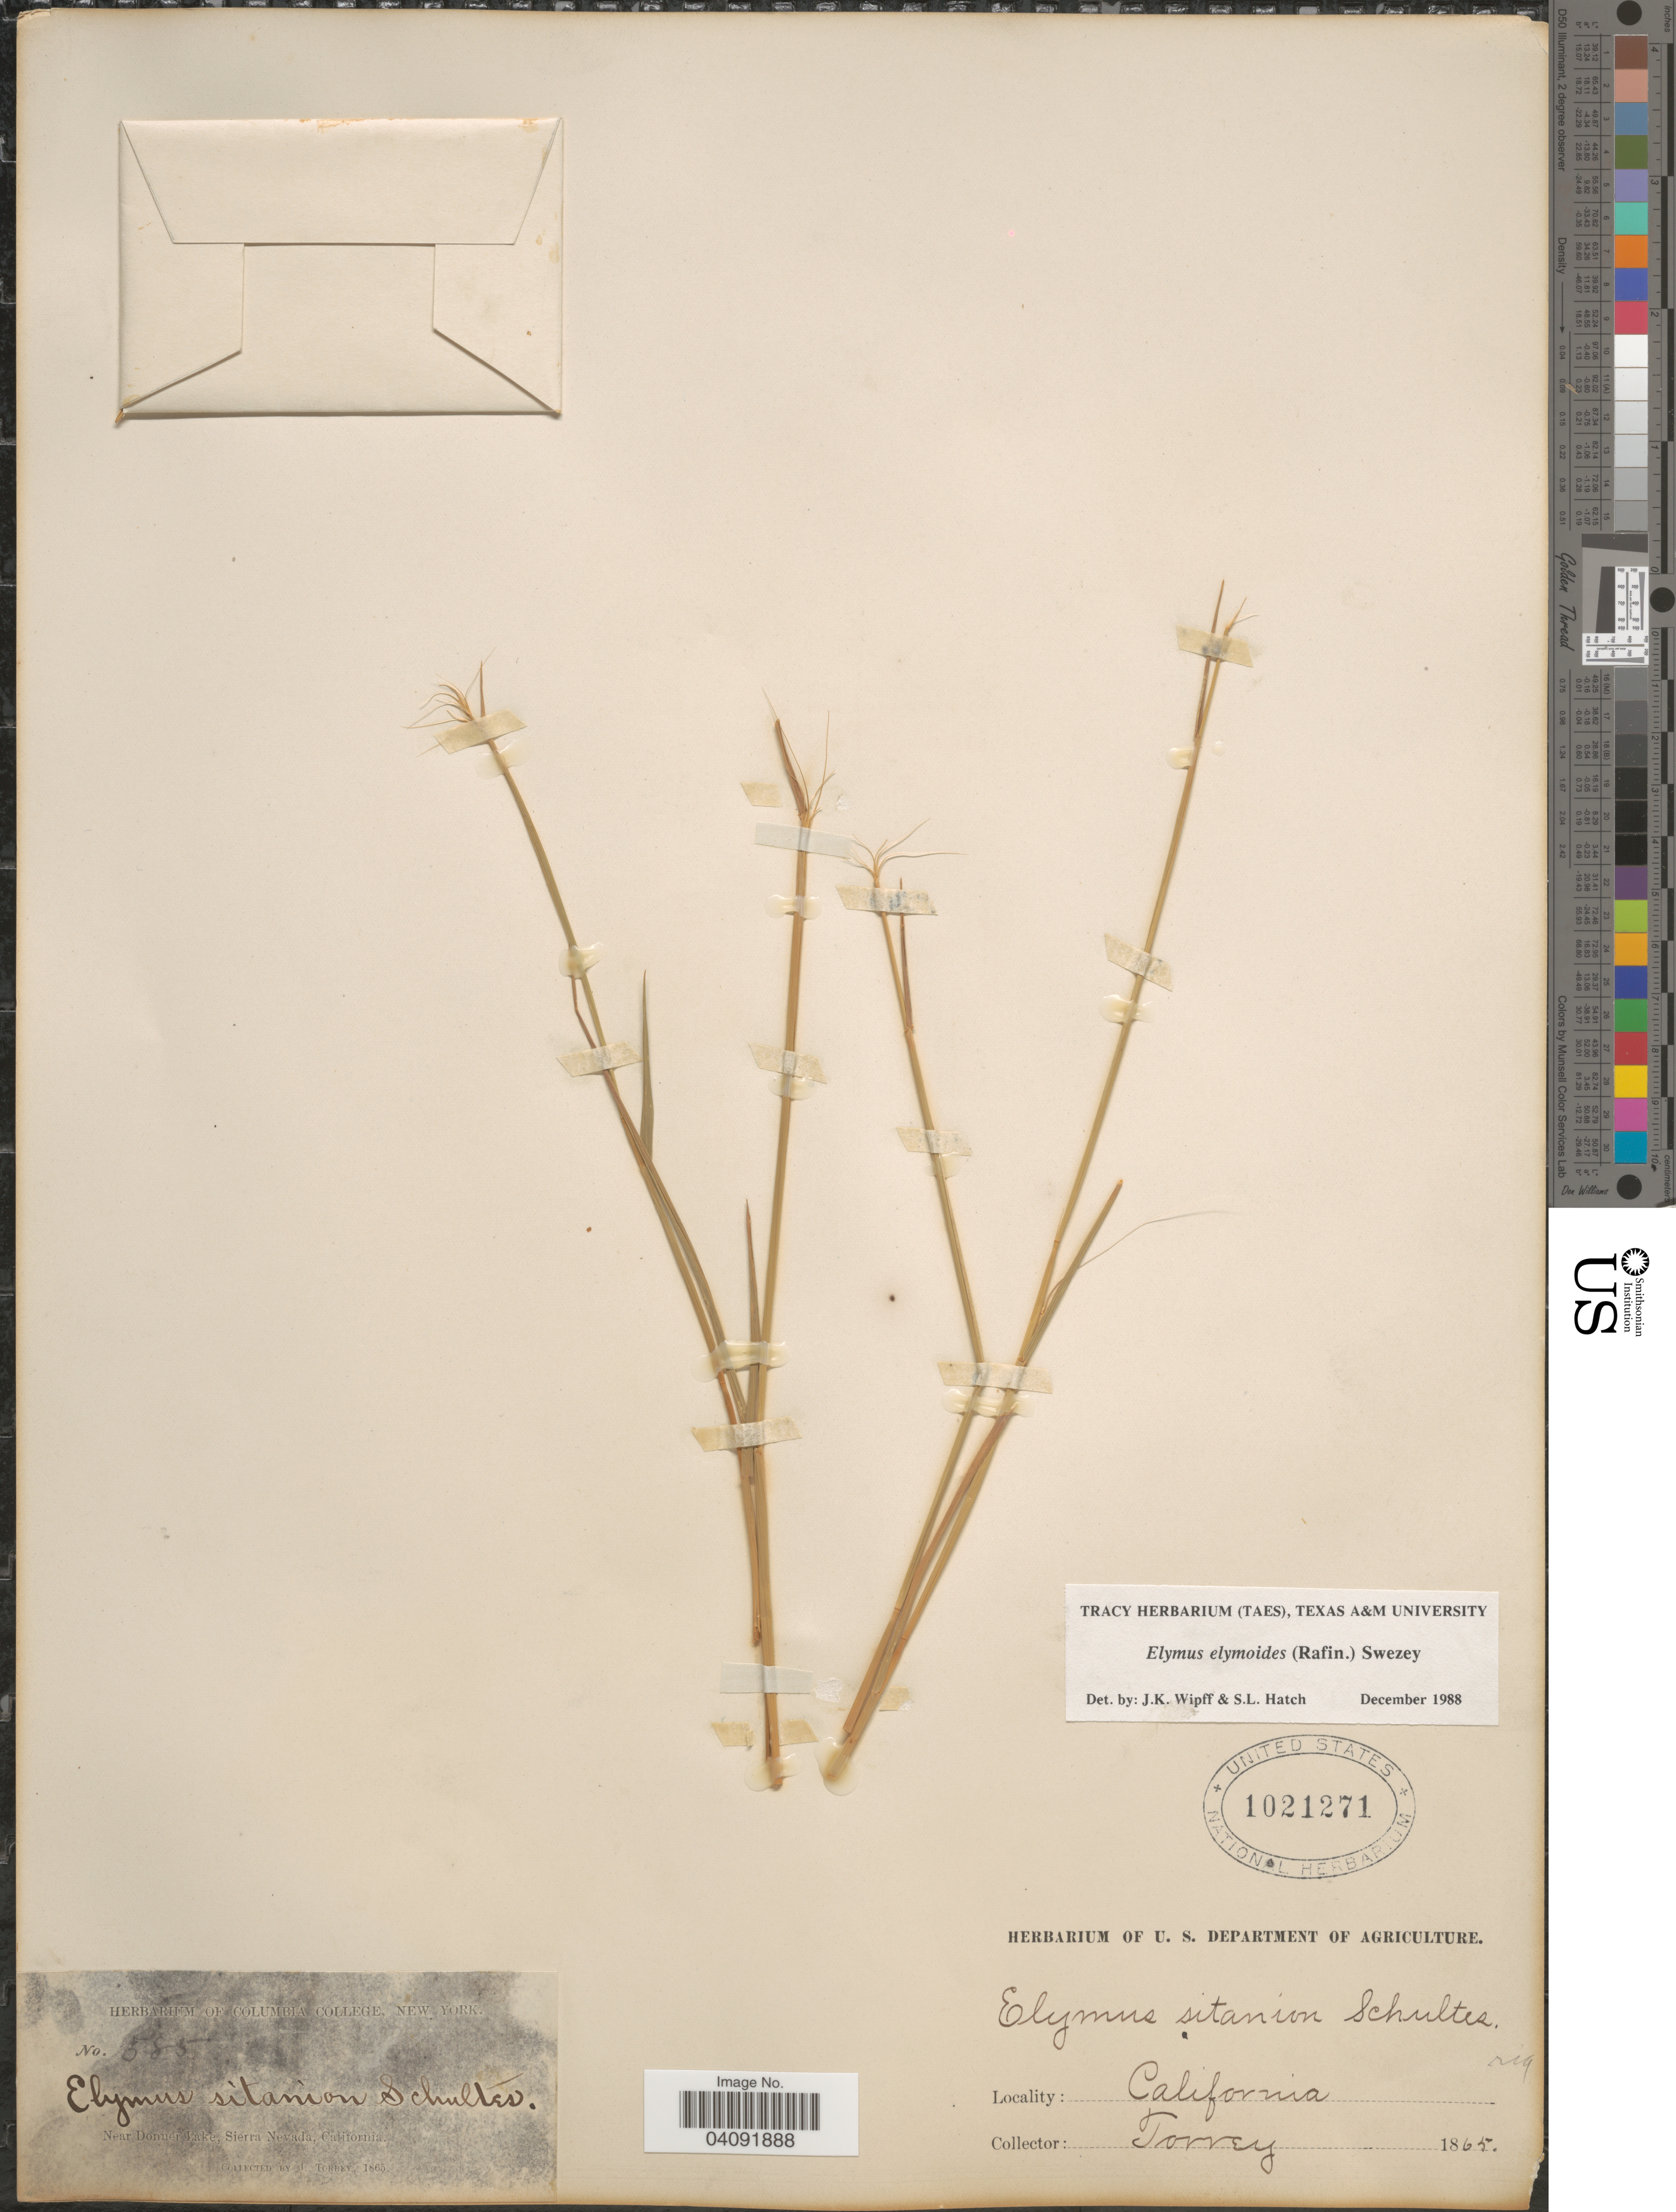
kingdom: Plantae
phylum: Tracheophyta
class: Liliopsida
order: Poales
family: Poaceae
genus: Elymus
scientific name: Elymus elymoides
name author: (Raf.) Swezey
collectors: J. Torrey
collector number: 585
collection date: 1865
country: United States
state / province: California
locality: Near Donner Lake, Sierra Nevada.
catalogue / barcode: US 1021271